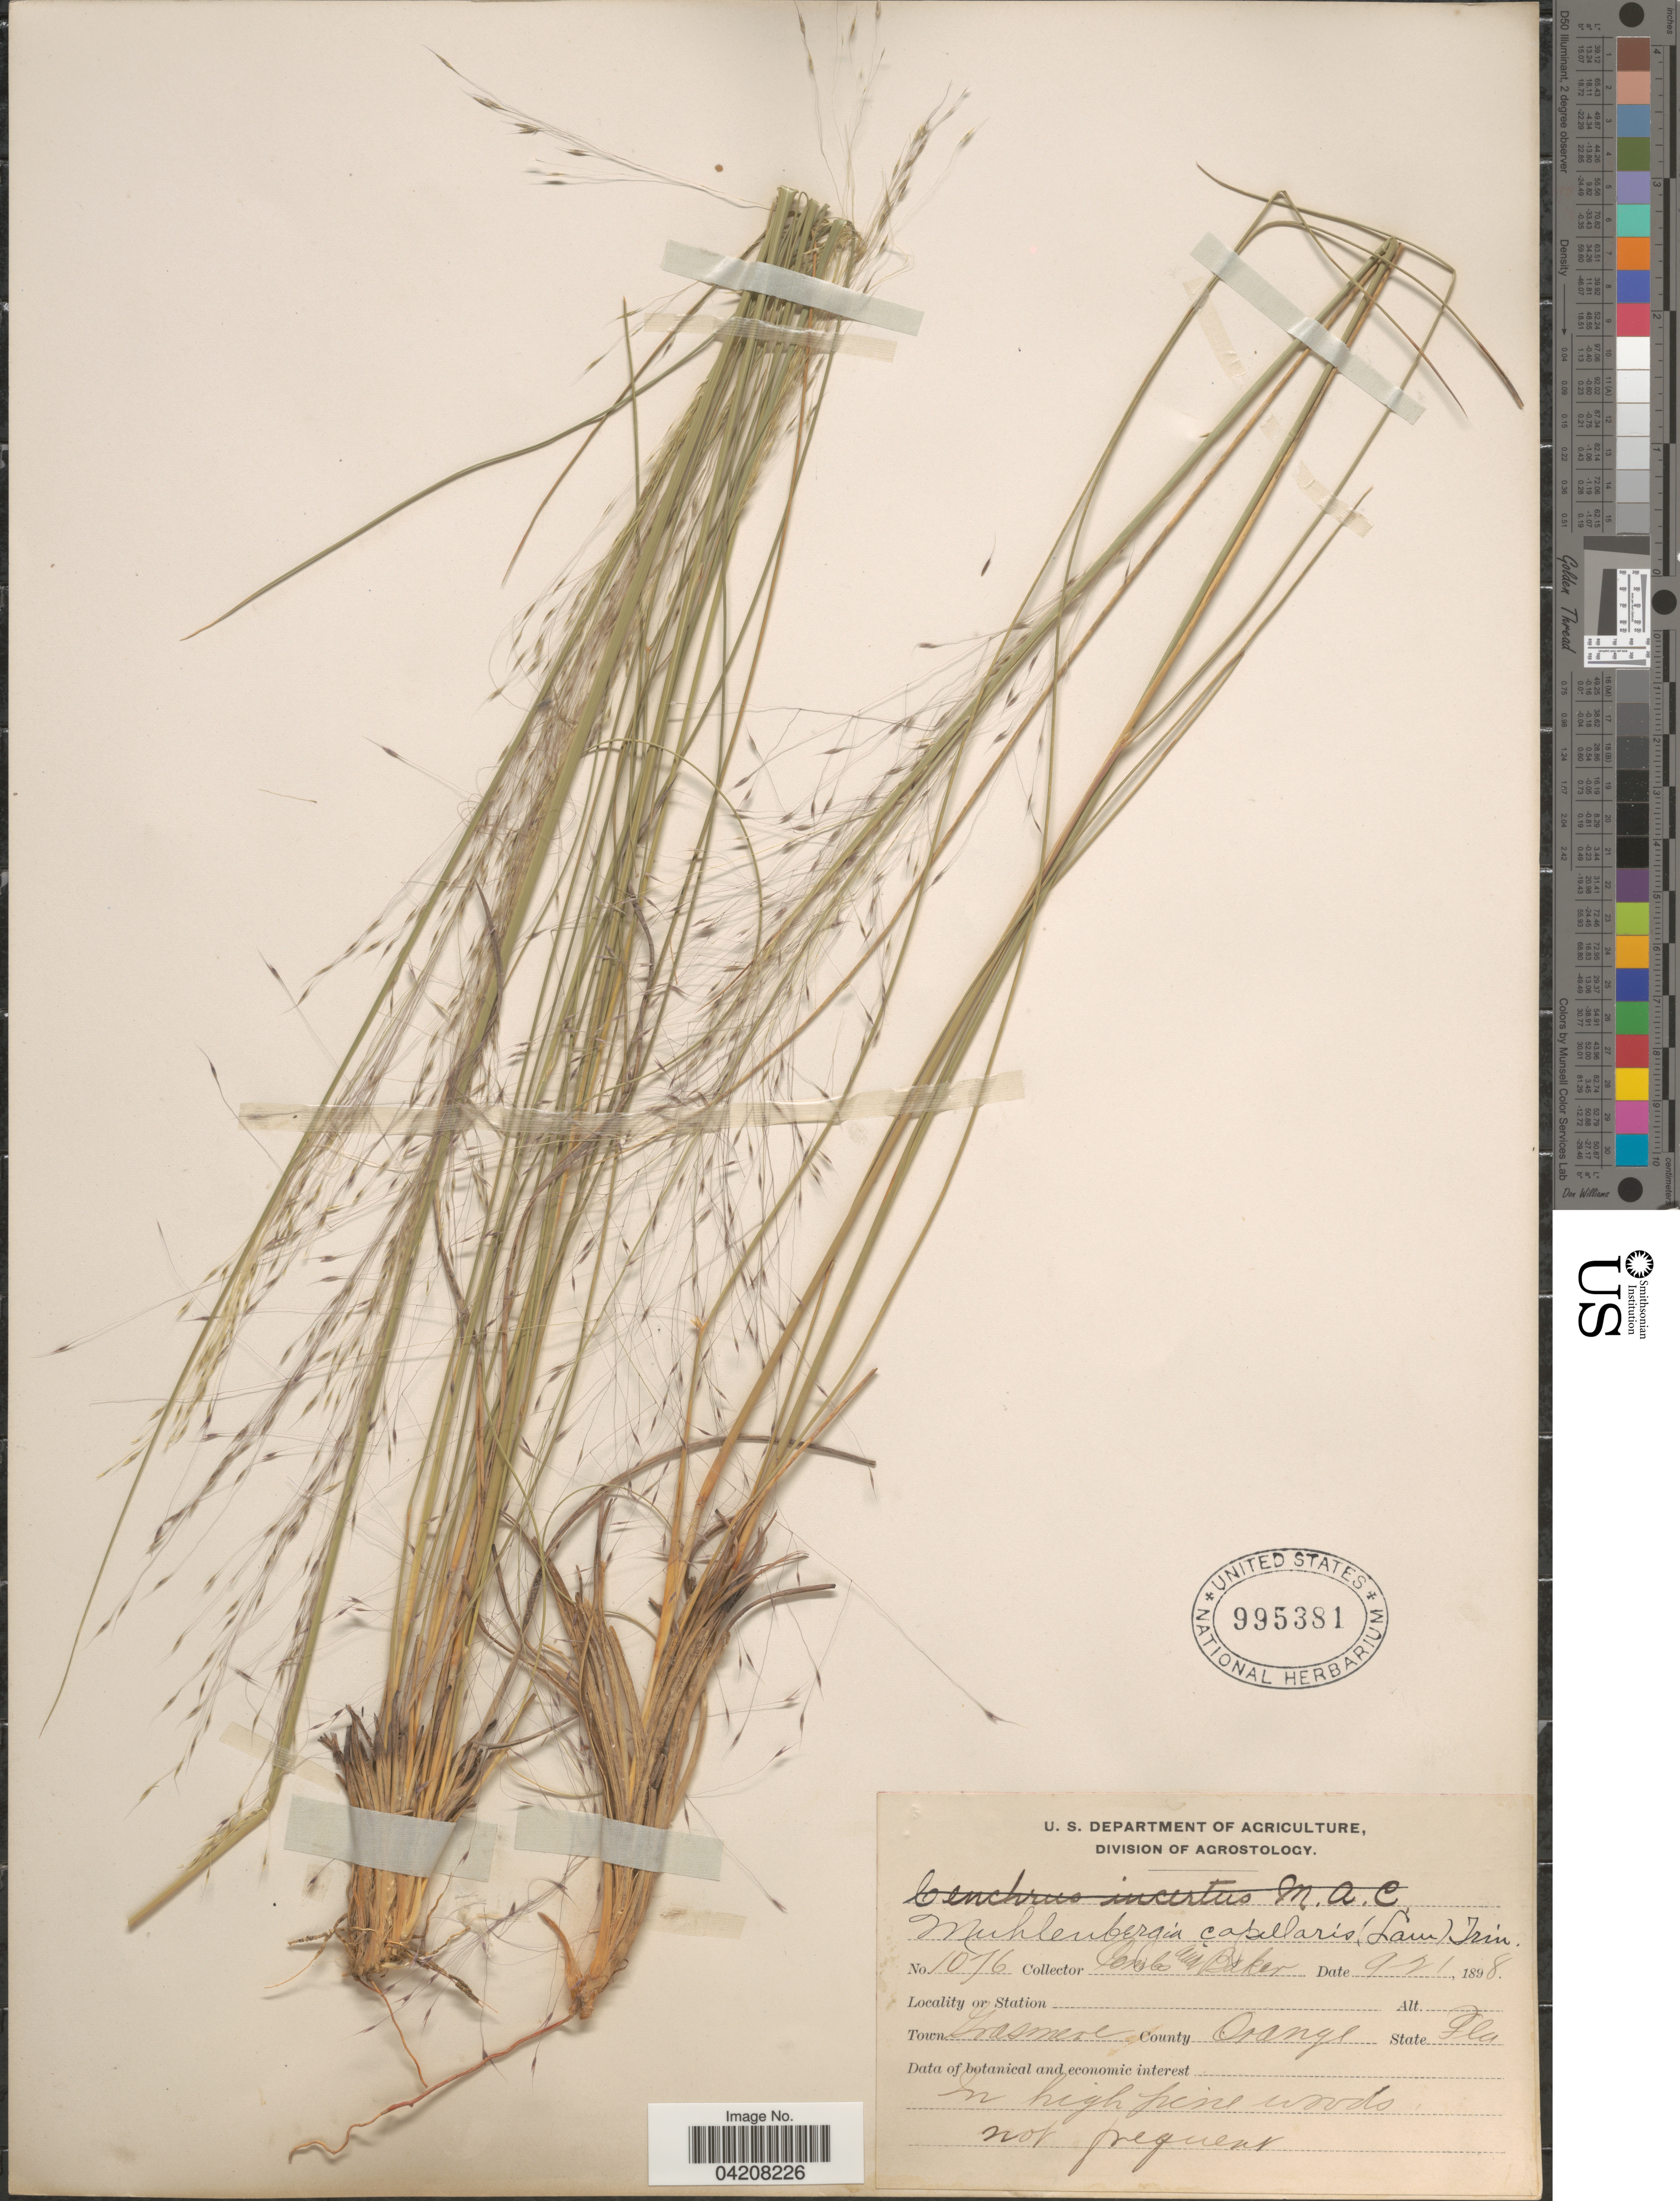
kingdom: Plantae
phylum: Tracheophyta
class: Liliopsida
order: Poales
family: Poaceae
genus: Muhlenbergia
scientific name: Muhlenbergia capillaris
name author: (Lam.) Trin.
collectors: -. Combs & -- Baker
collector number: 1076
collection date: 1898-09-21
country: United States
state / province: Florida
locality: Town Grasmere. County Orange. In high pine woods.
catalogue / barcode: US 995381